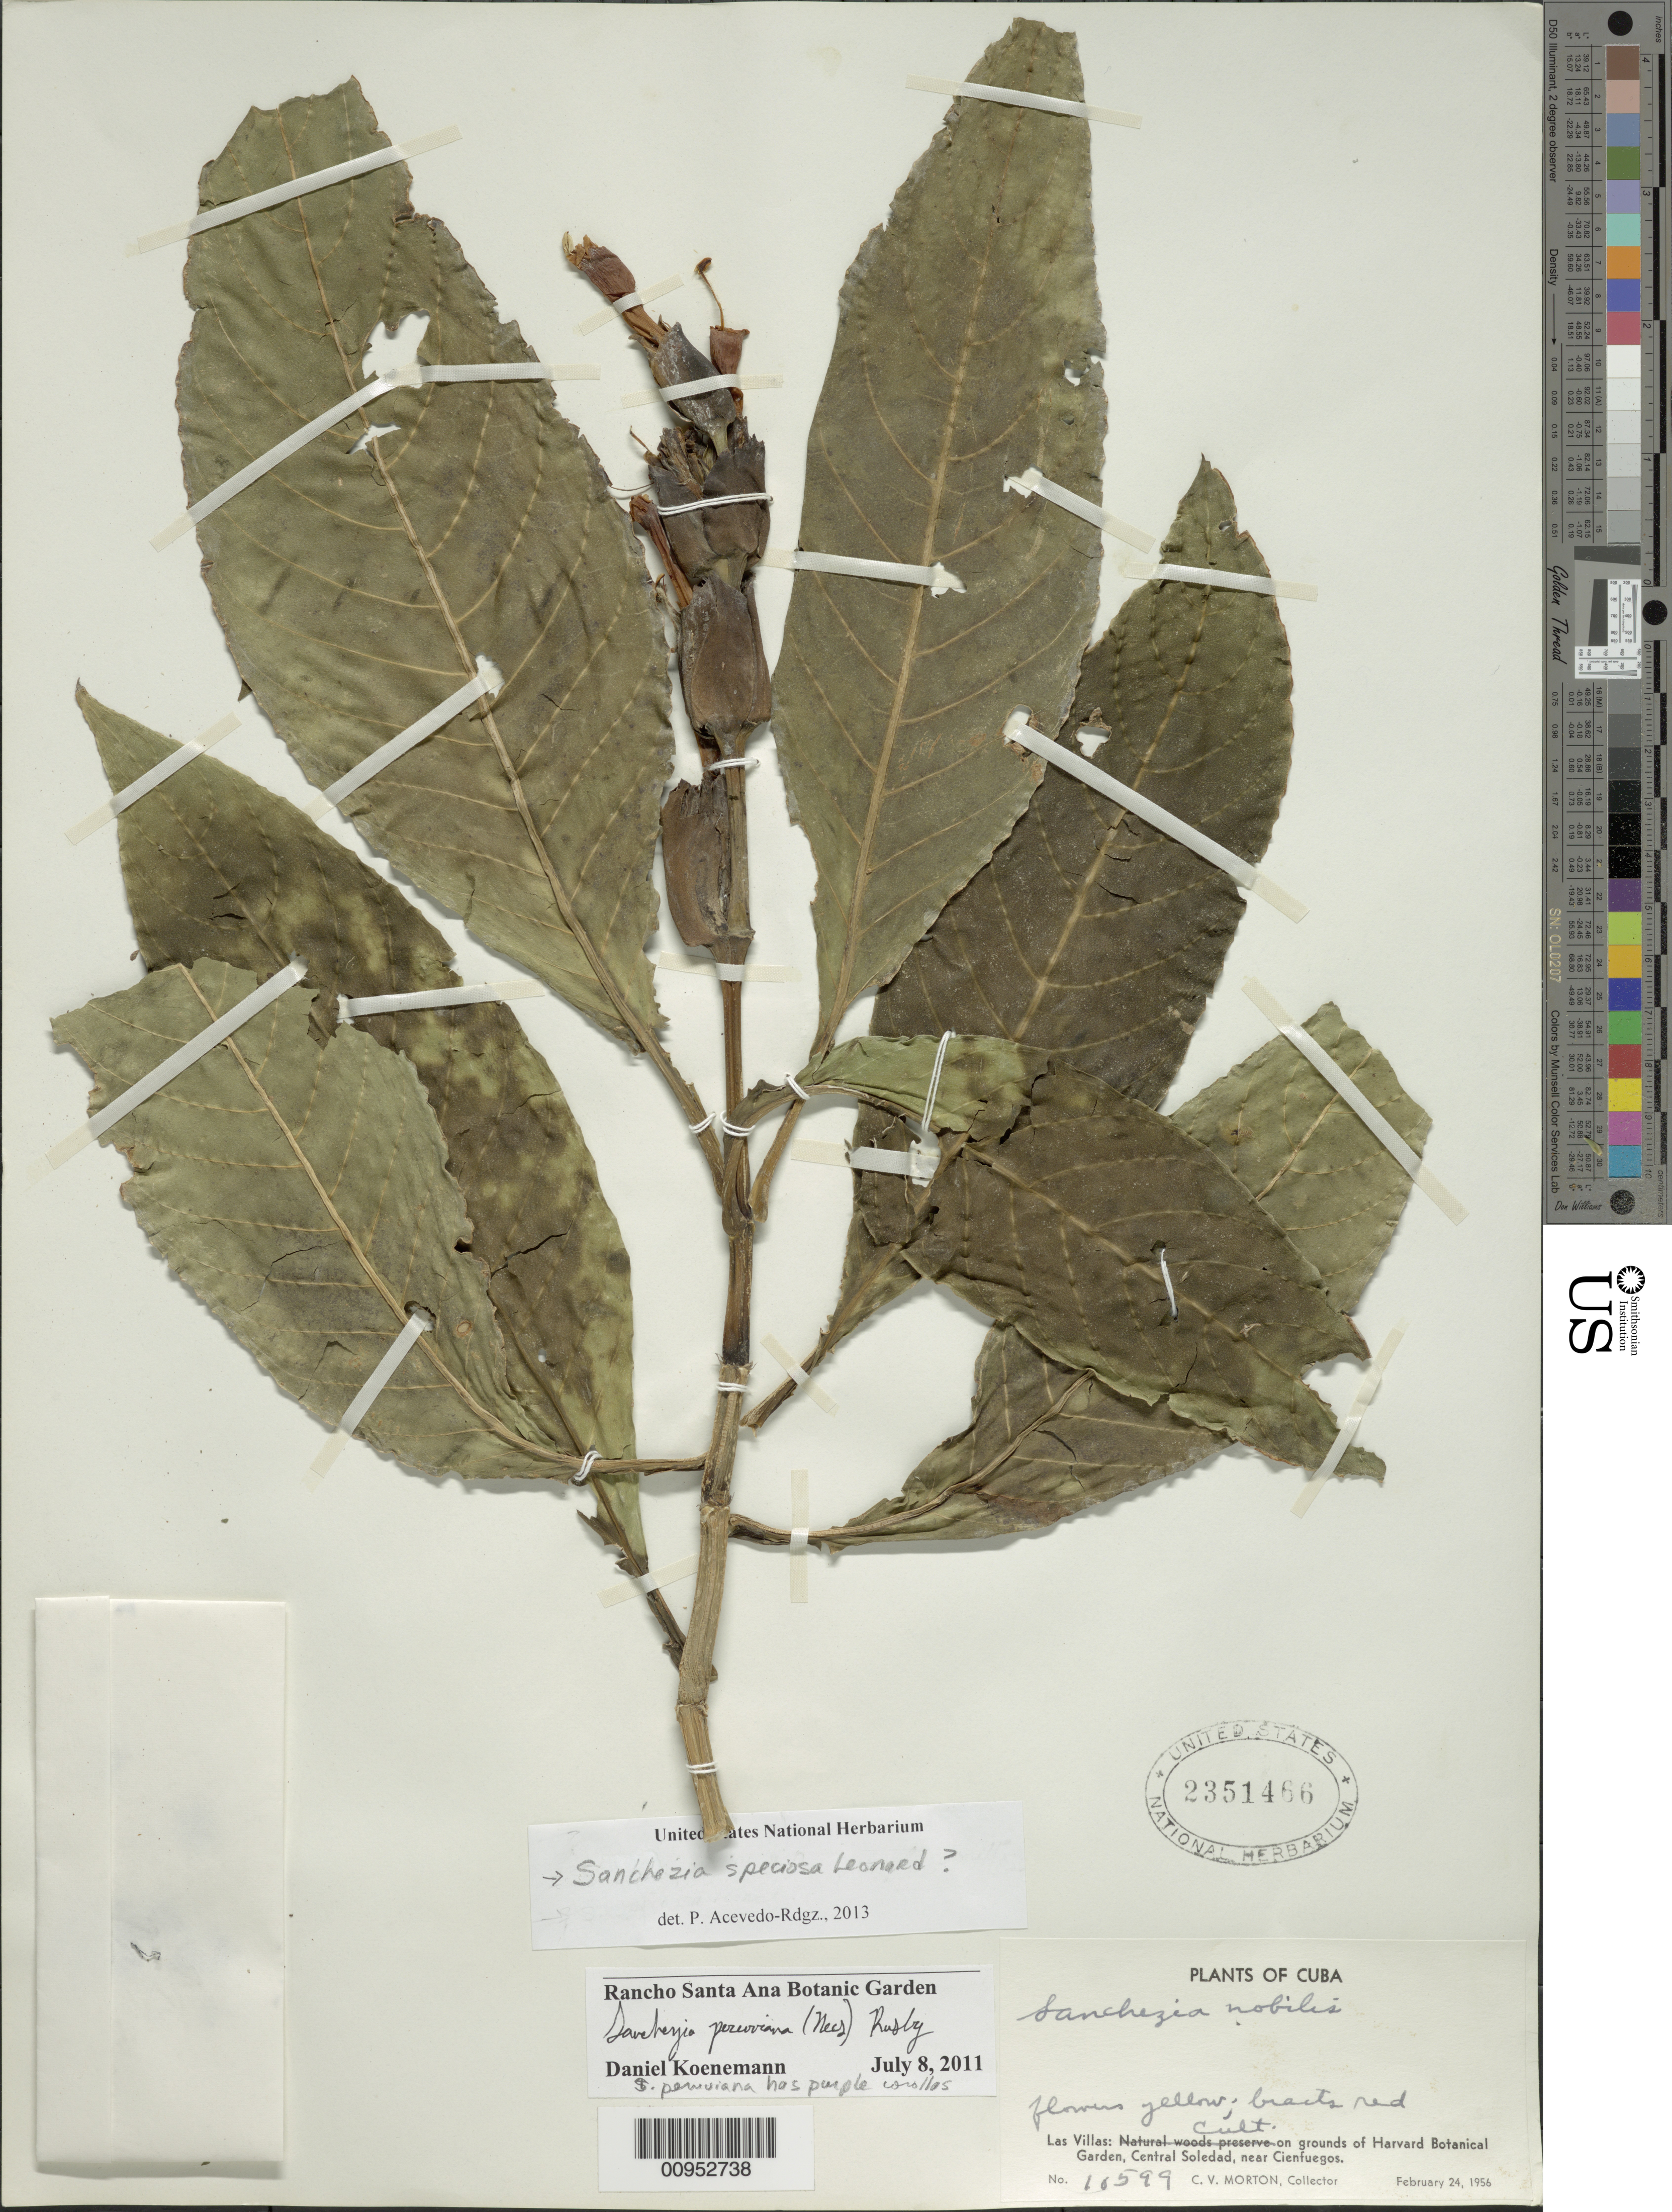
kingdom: Plantae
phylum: Tracheophyta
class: Magnoliopsida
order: Lamiales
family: Acanthaceae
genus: Sanchezia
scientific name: Sanchezia oblonga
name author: Ruiz & Pav.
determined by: Azevedo, Igor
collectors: C. V. Morton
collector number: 10599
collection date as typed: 24 Feb 1956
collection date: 1956-02-24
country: Cuba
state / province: Cienfuegos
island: Cuba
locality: Las Villas: cultivated on grounds of Harvard Botanical Garden, Central Soledad, near Cienfuegos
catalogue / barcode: US 2351466